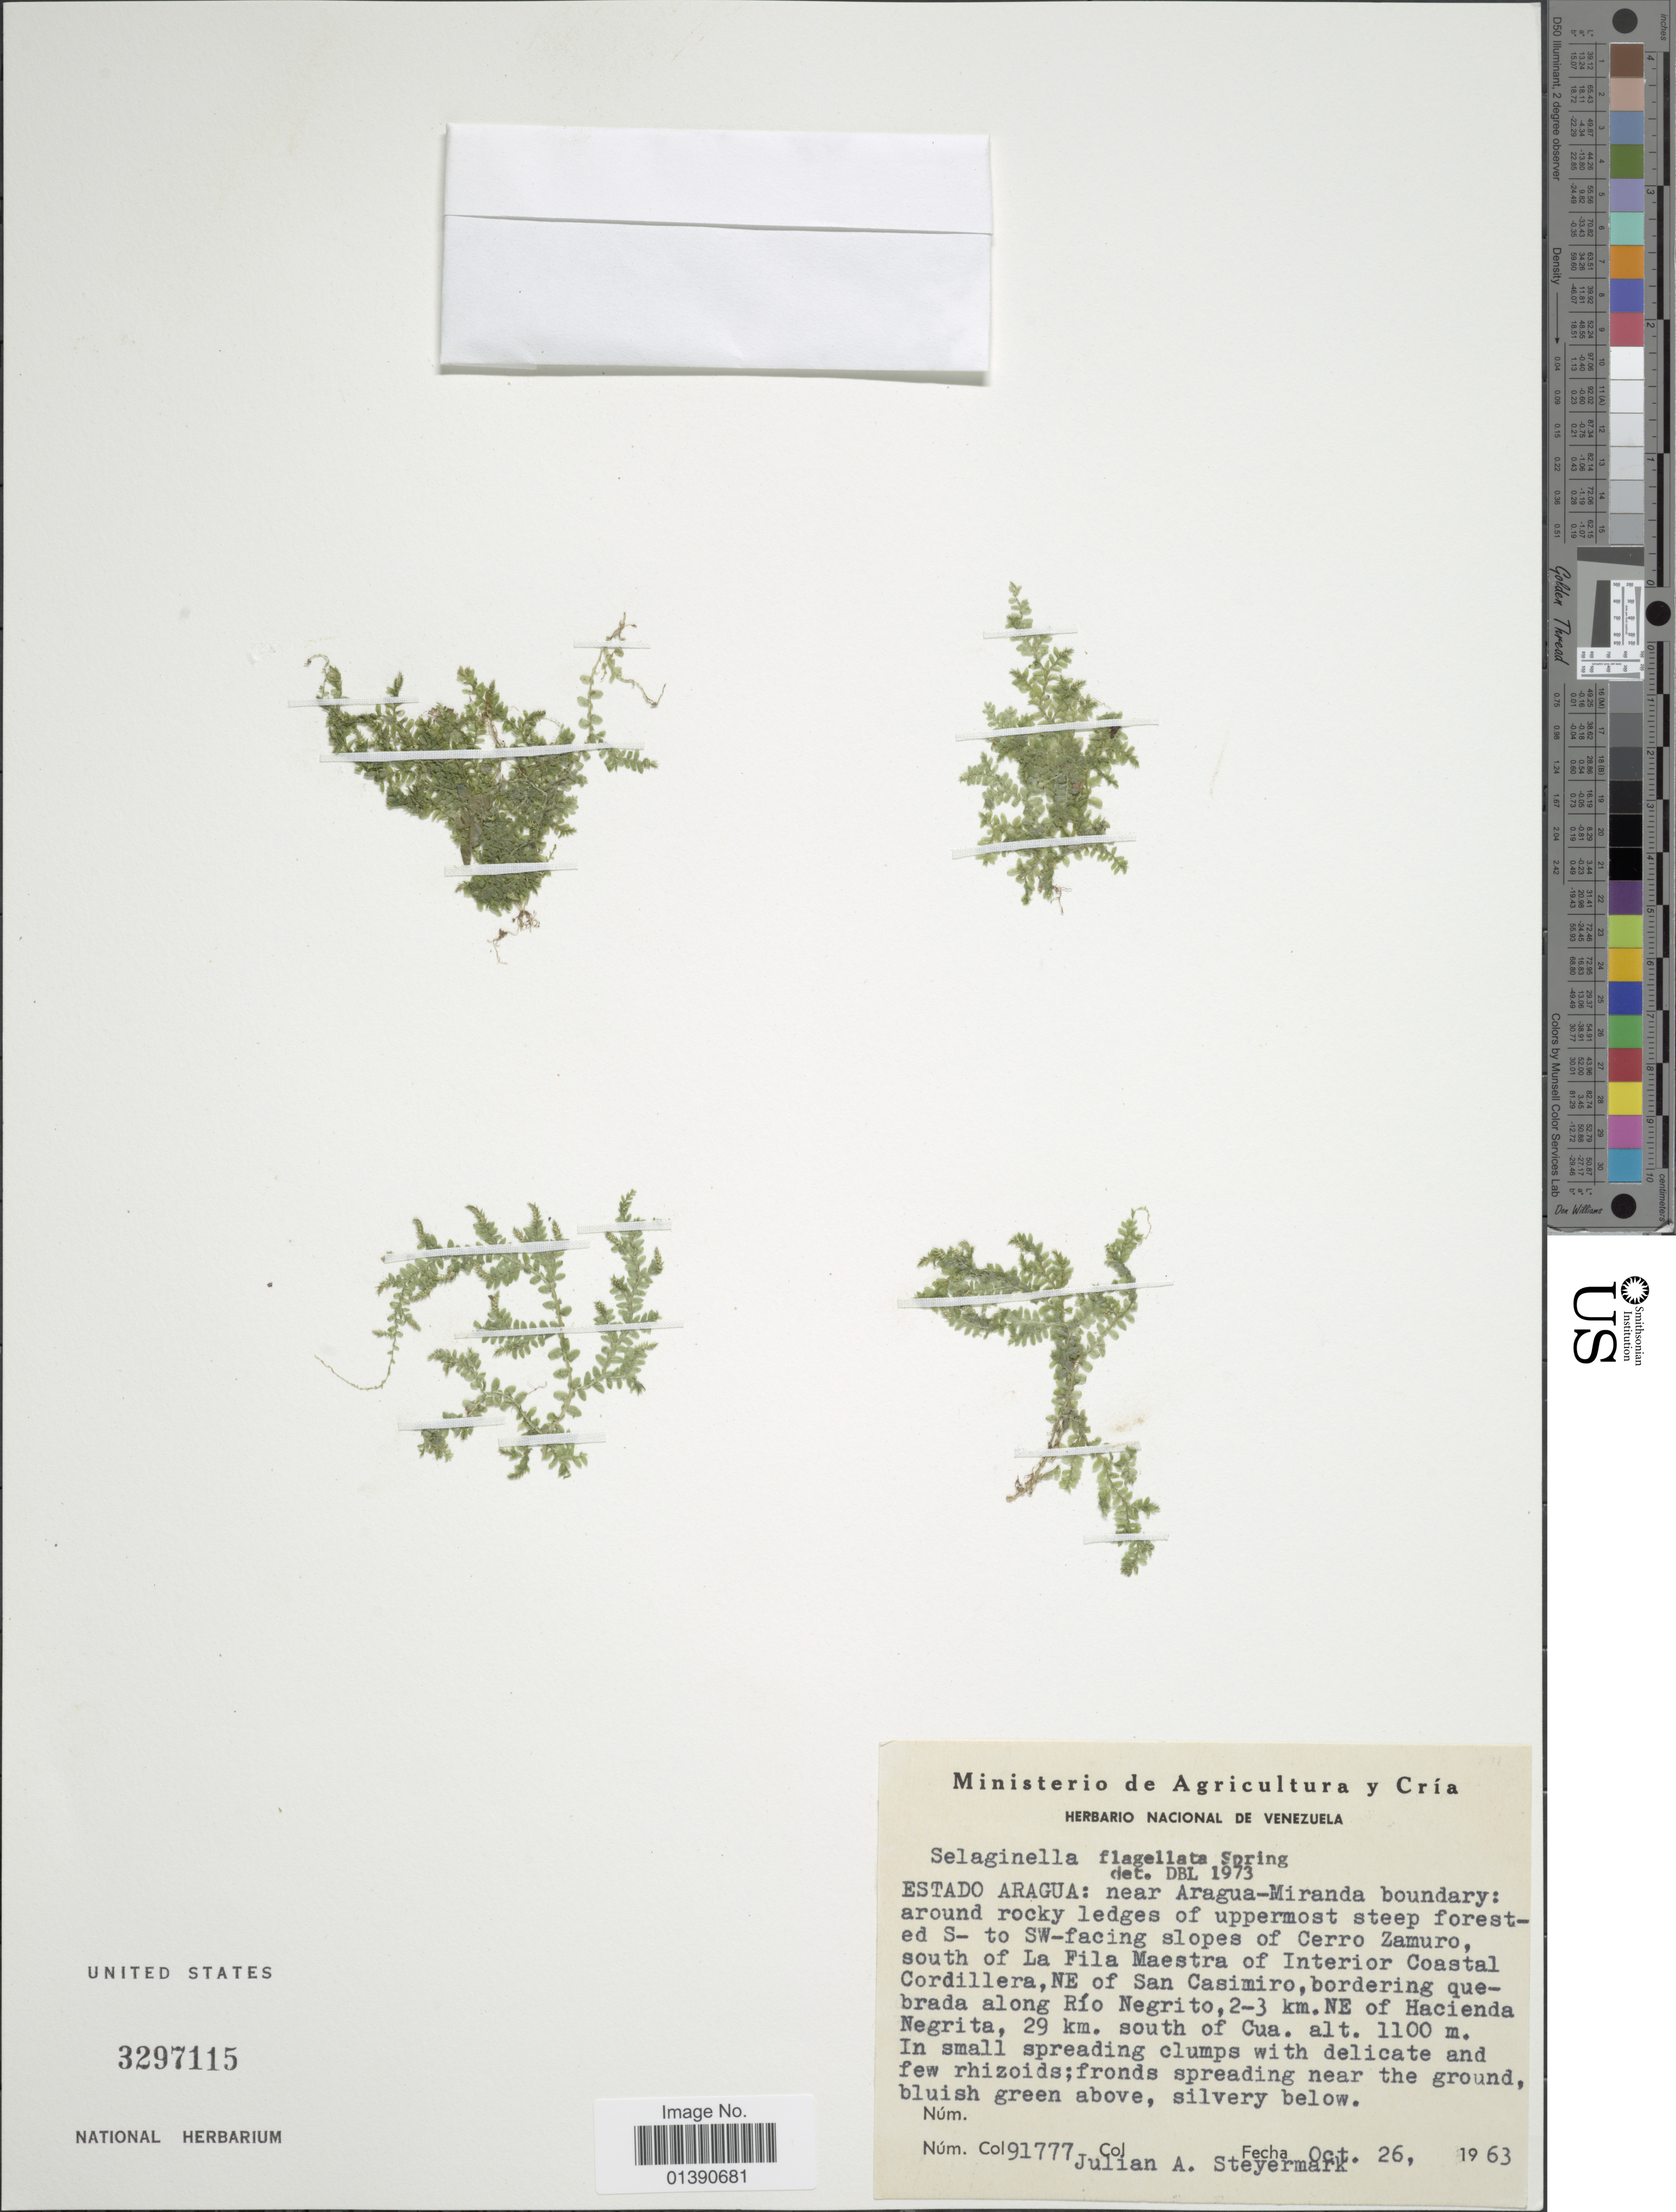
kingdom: Plantae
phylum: Tracheophyta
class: Lycopodiopsida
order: Selaginellales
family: Selaginellaceae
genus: Selaginella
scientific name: Selaginella flagellata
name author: Spring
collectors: J. Steyermark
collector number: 91777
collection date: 1963-10-26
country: Venezuela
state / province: Aragua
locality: Estado Aragua: near Aragua-Miranda boundary: around rocky ledges of uppermost steep forested S- to SW-facing slopes of Cerro Zamuro, south of La Fila Maestra of Interior Coastal Cordillera, NE of San Casimiro, bordering quebrada along Río Negrito, 2-3 km. NE of Hacienda Negrita, 29 km south of Cua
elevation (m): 1100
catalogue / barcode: US 3297115